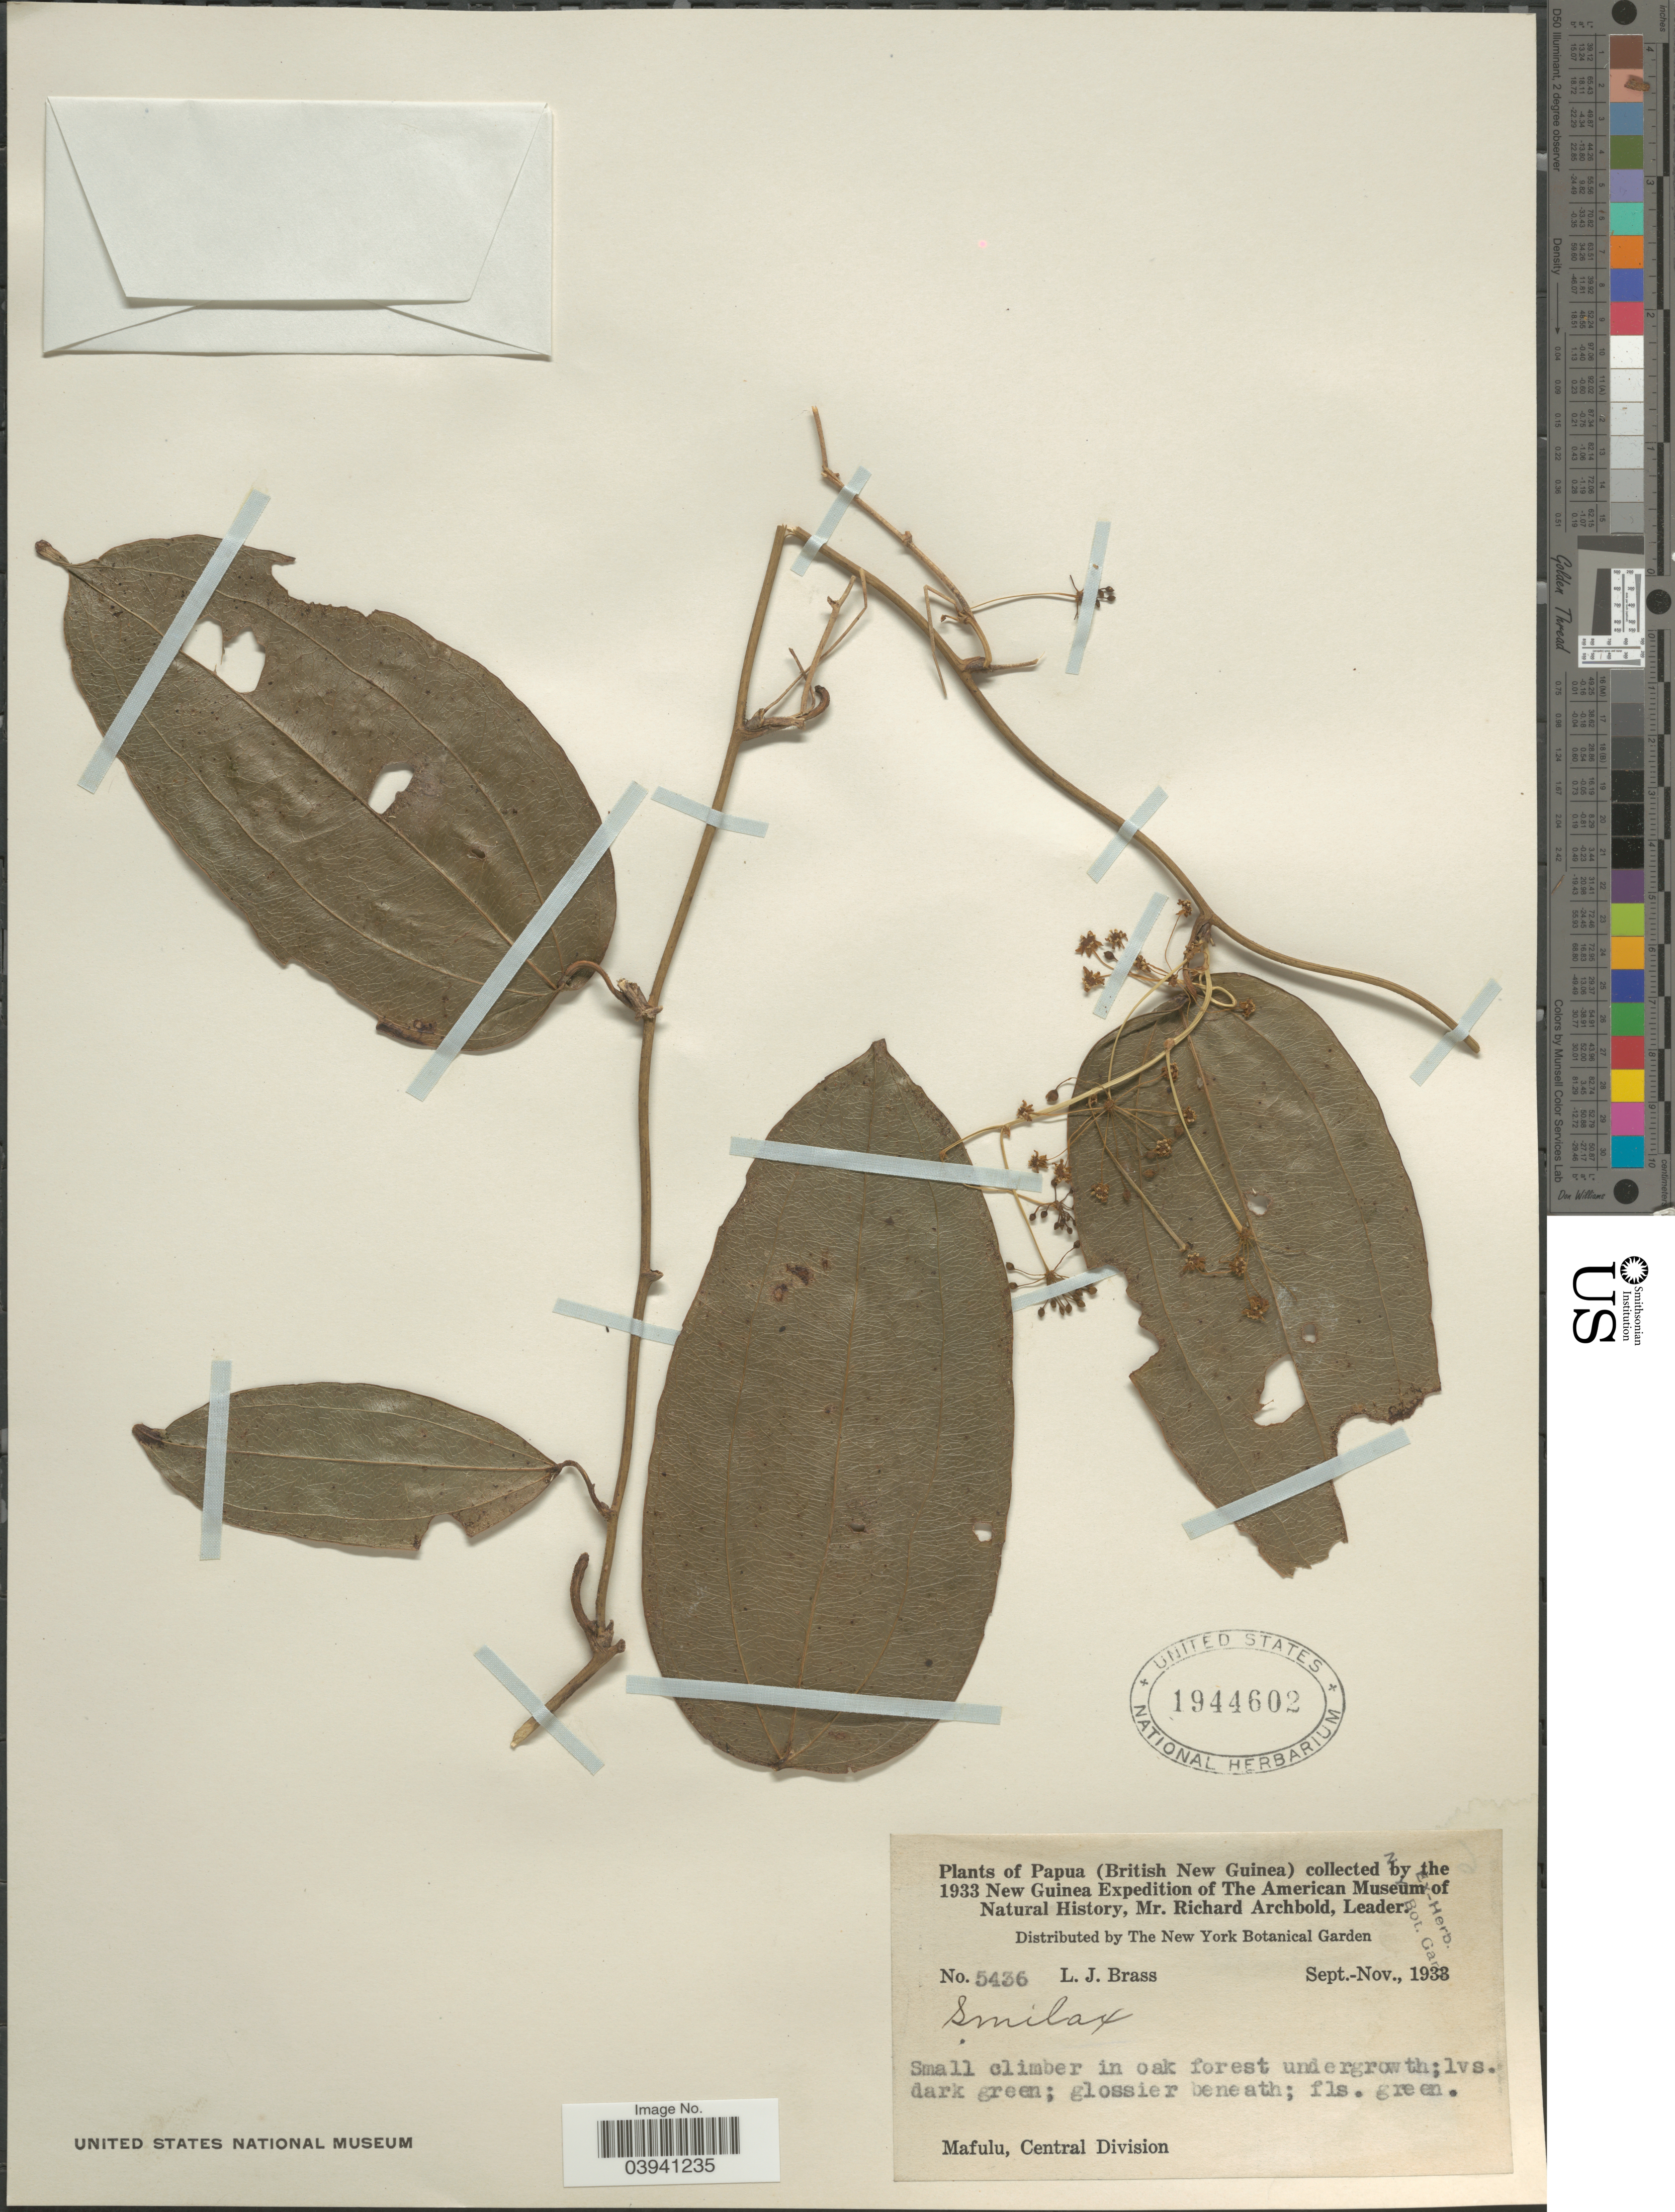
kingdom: Plantae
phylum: Tracheophyta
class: Liliopsida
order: Liliales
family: Smilacaceae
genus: Smilax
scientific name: Smilax sp.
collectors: L. J. Brass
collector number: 5436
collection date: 1933-09/1933-11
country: Papua New Guinea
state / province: Central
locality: Papua (British New Guinea). Mafulu, Central Division.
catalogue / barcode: US 1944602